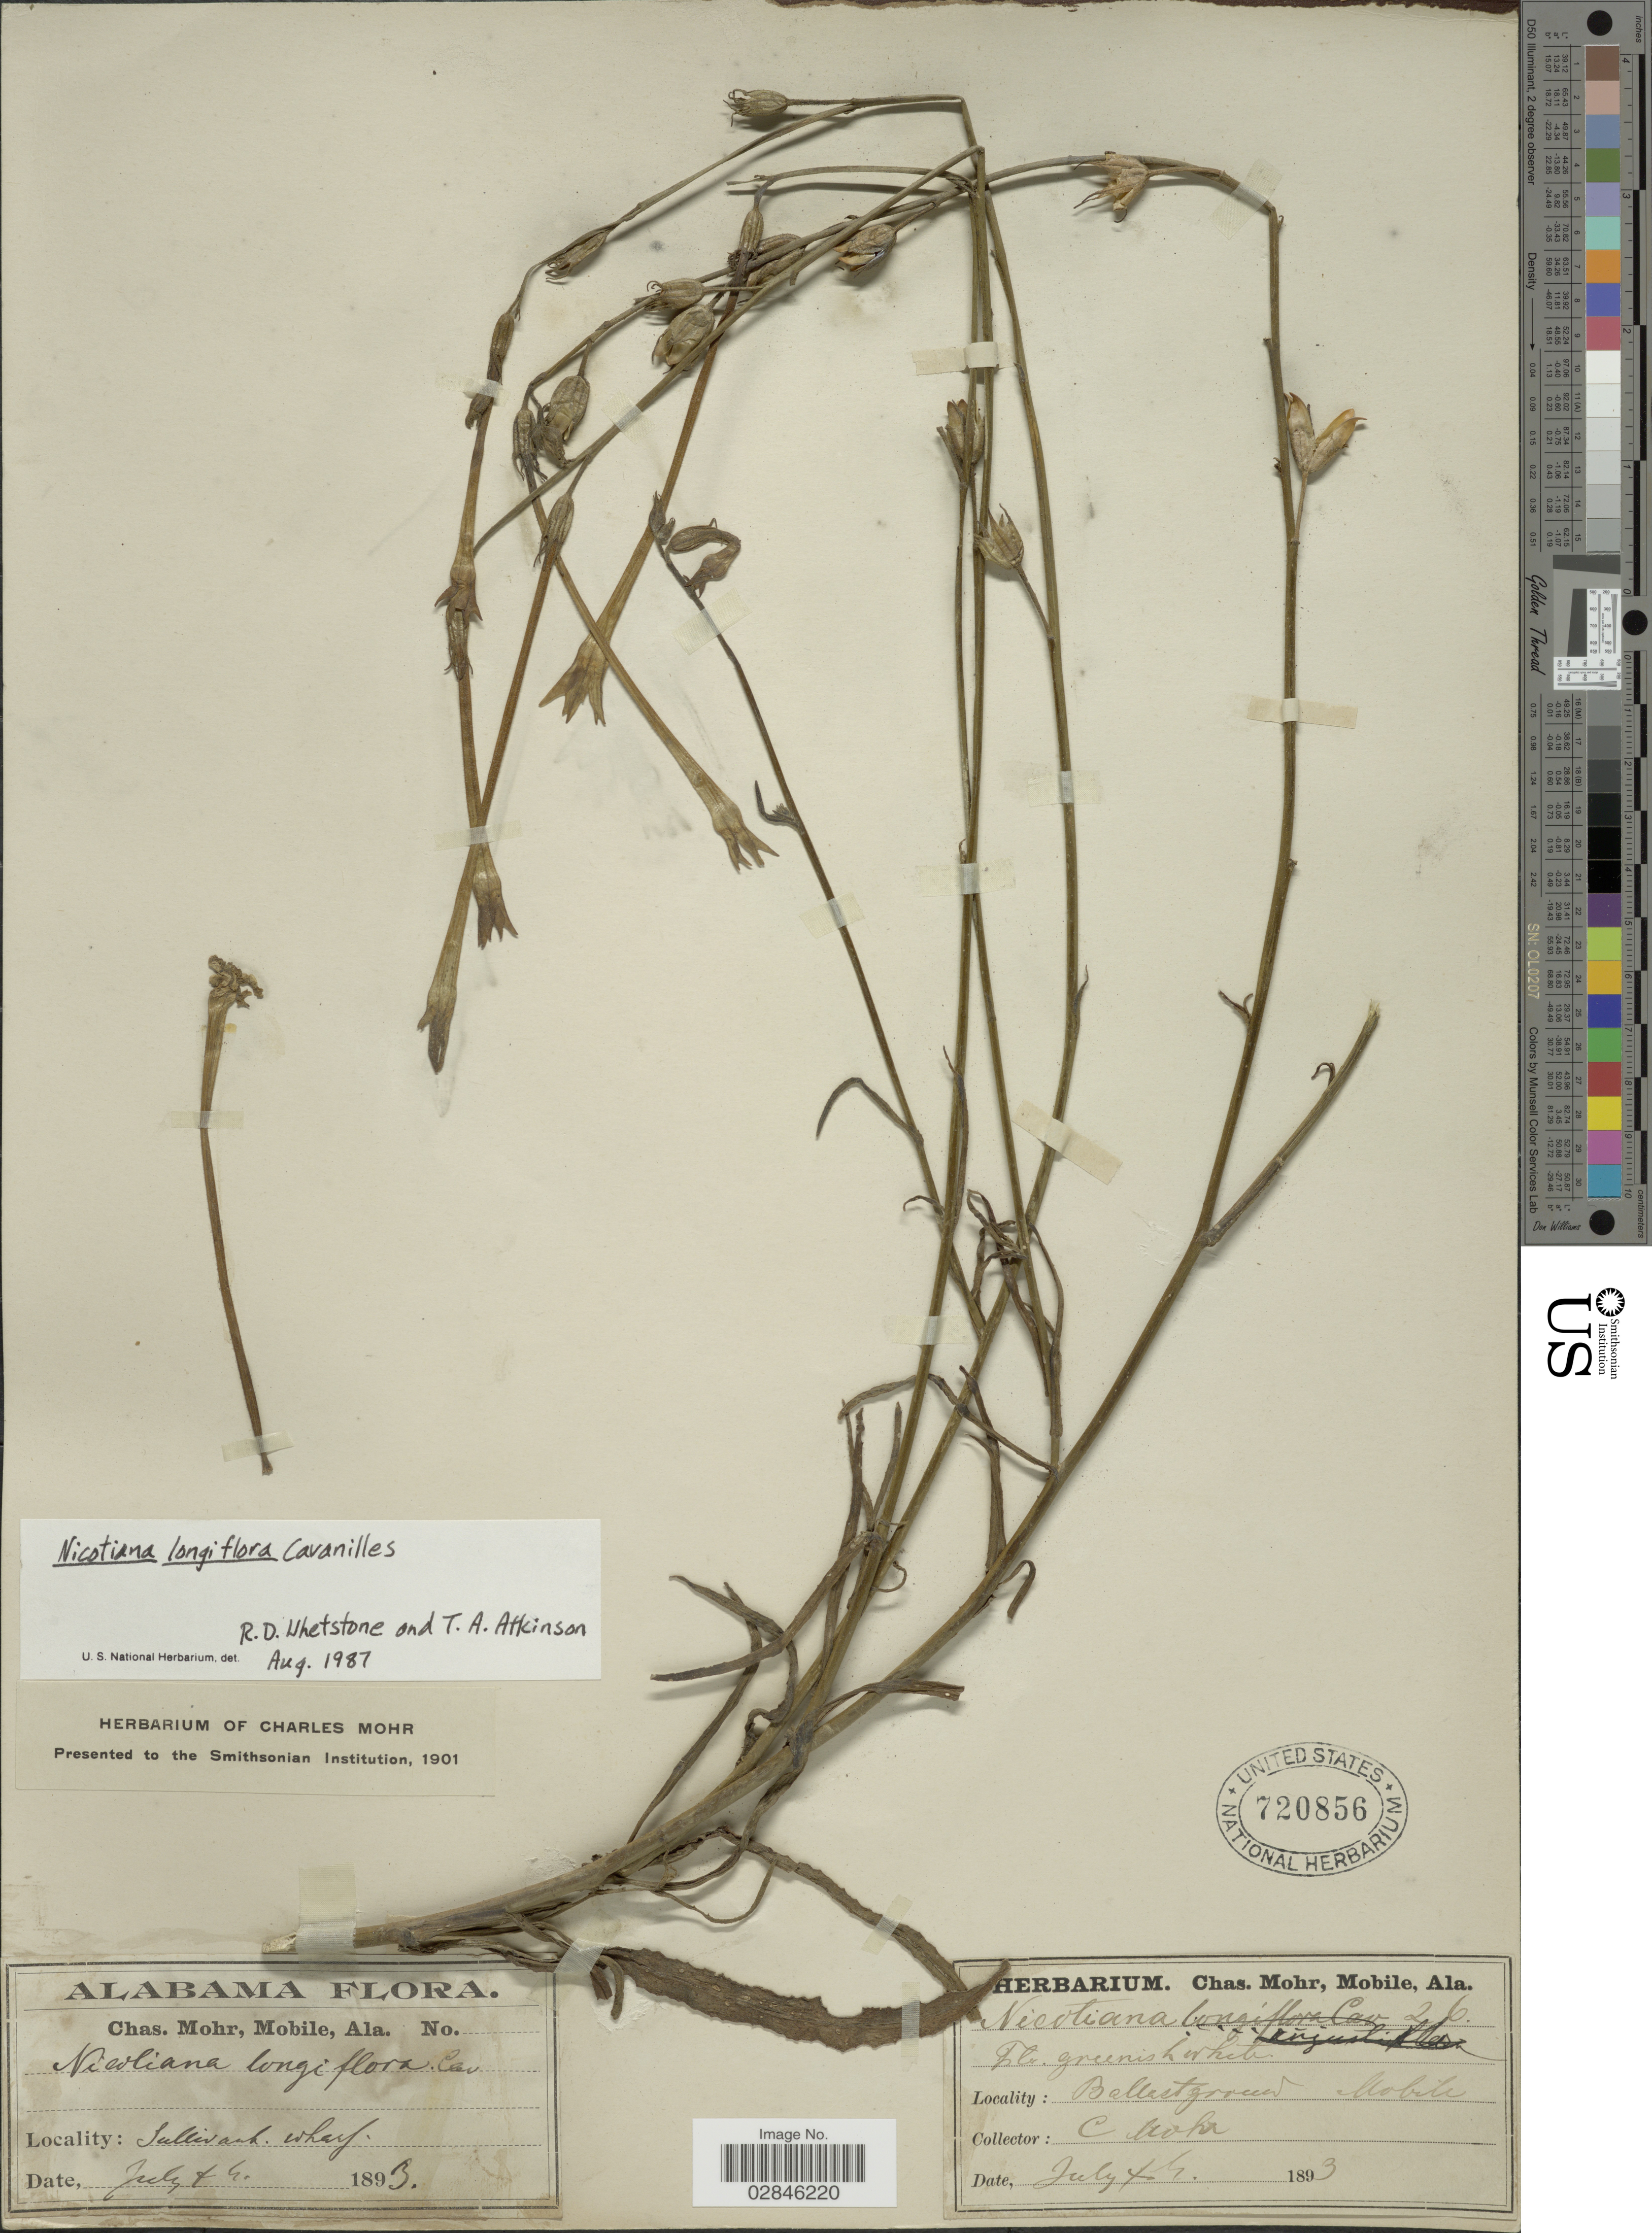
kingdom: Plantae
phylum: Tracheophyta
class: Magnoliopsida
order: Solanales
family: Solanaceae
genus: Nicotiana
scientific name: Nicotiana longiflora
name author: Cav.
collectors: Mohr, C. T. (herbarium)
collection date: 1893-07-04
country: United States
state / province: Alabama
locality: Mobile. Sullivan's wharf. Ballast ground.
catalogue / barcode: US 720856